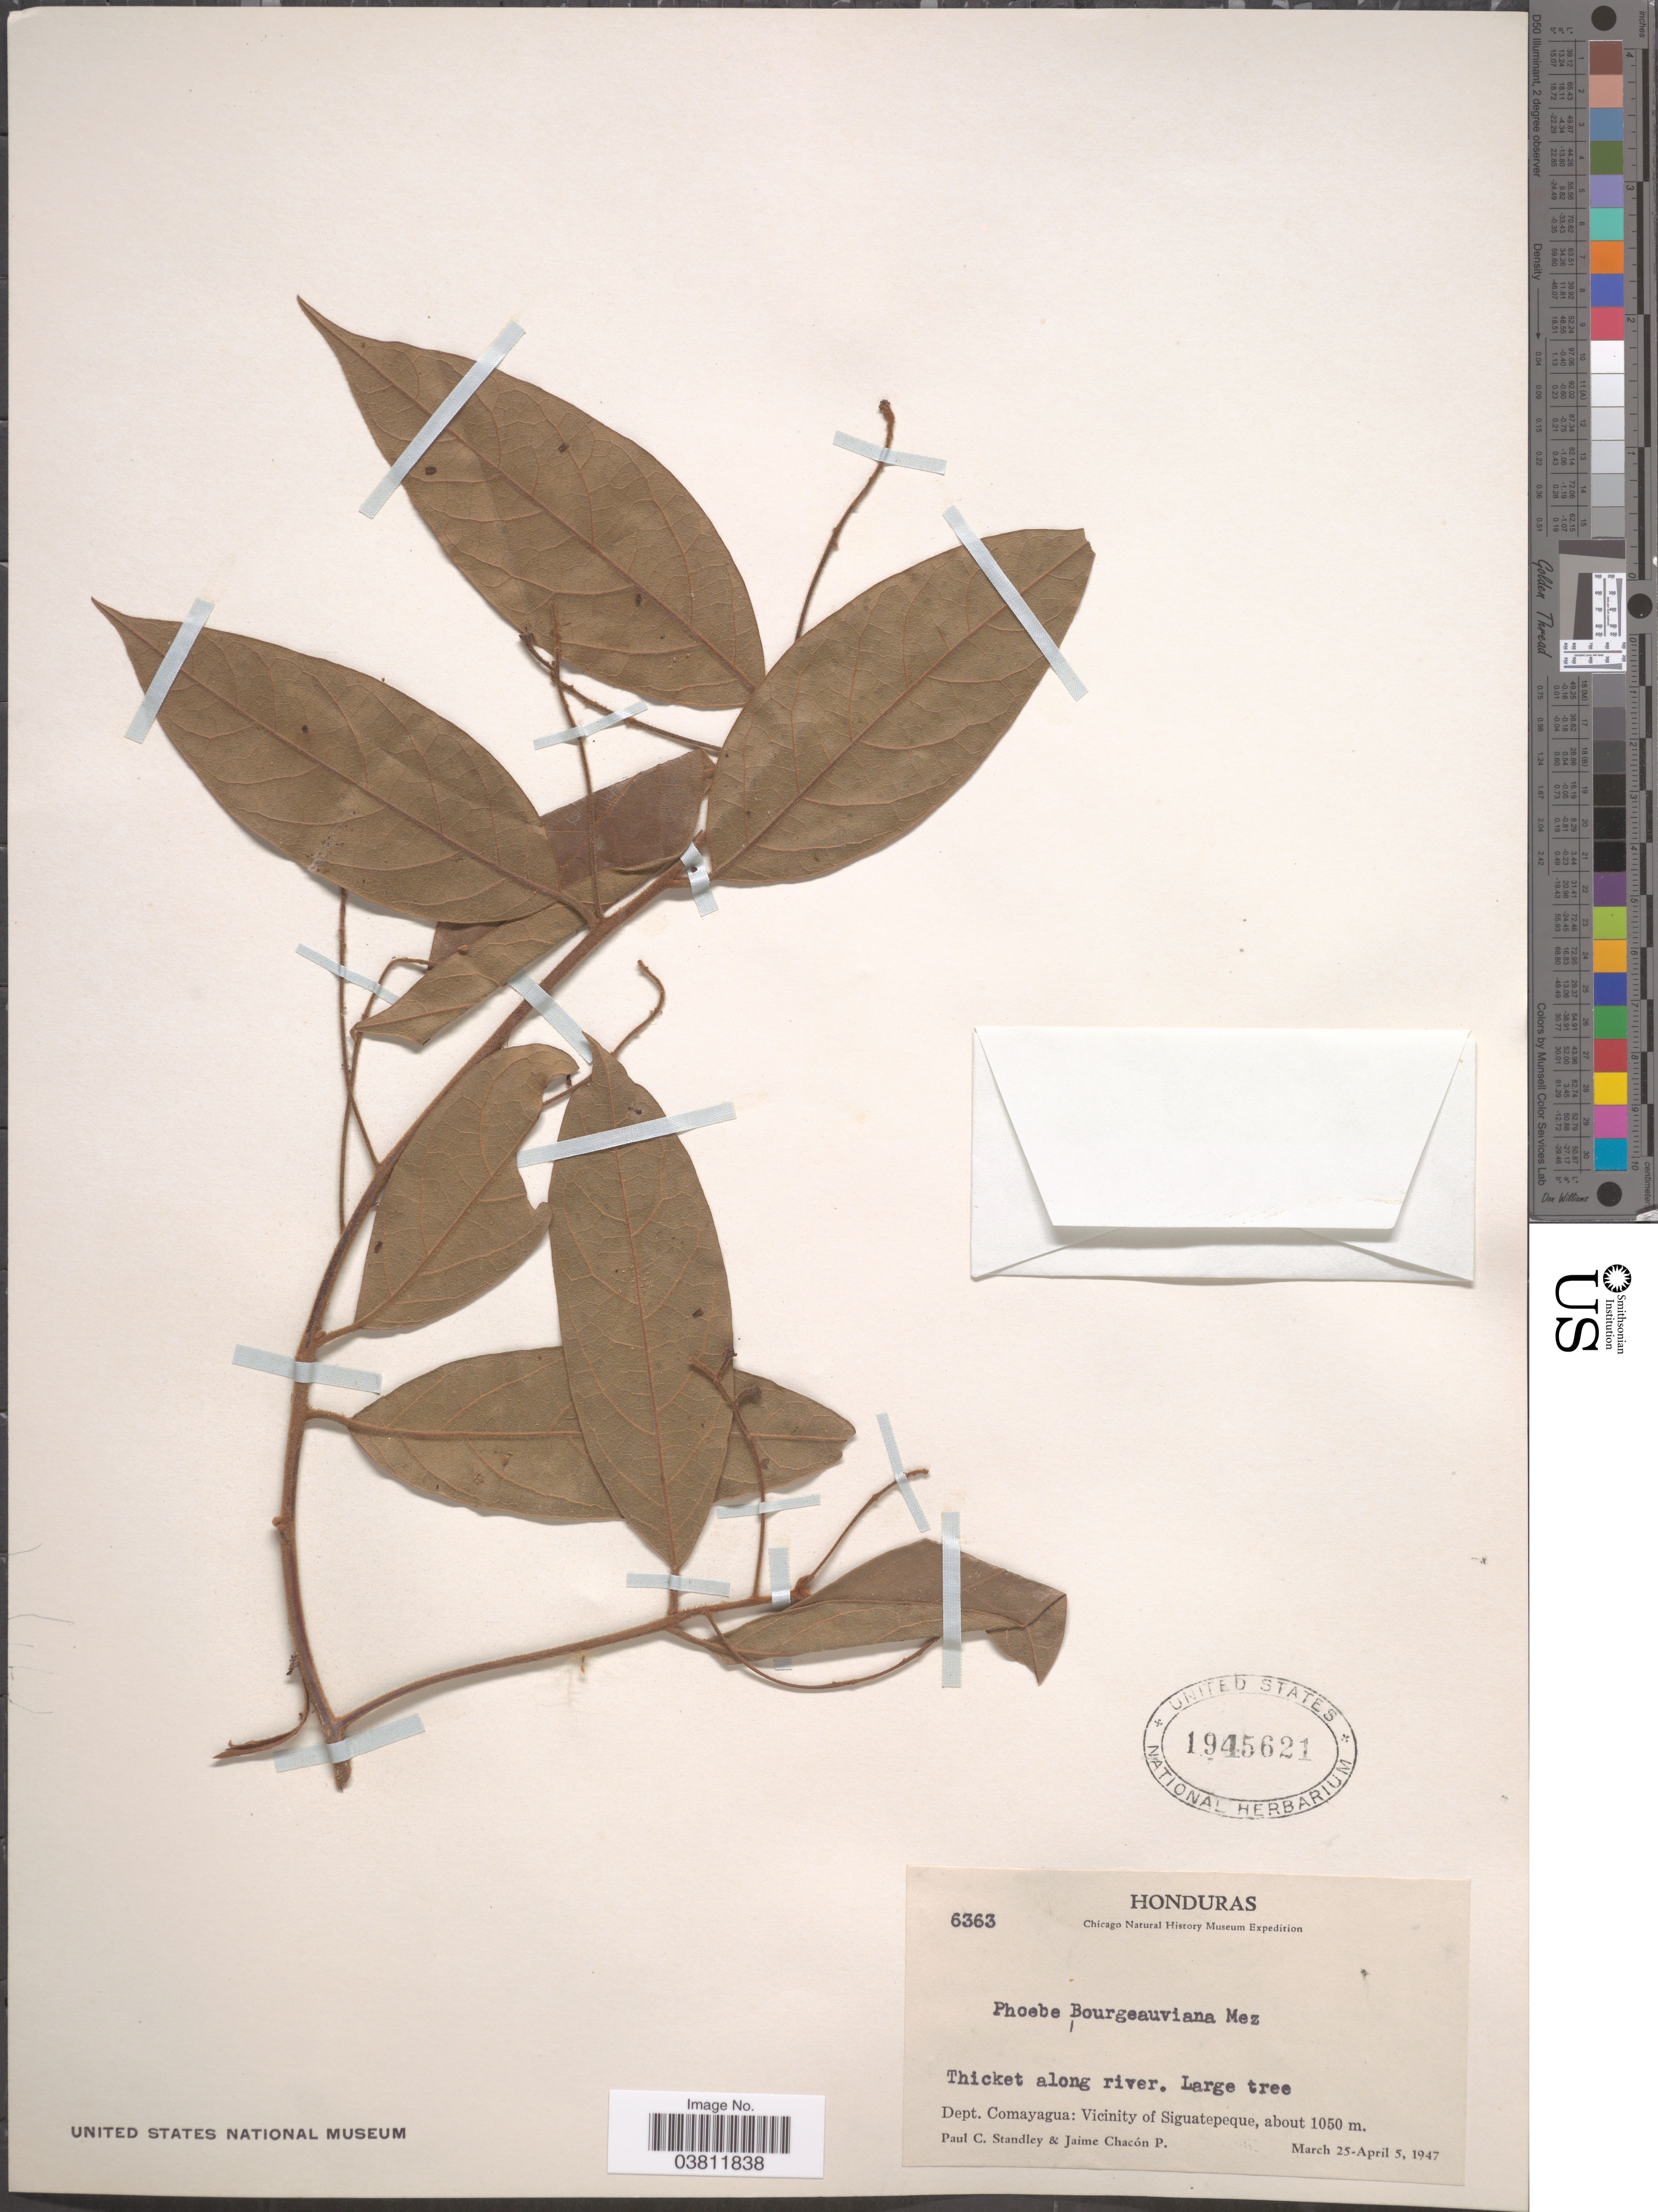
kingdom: Plantae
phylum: Tracheophyta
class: Magnoliopsida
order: Laurales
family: Lauraceae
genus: Phoebe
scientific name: Phoebe bourgeauviana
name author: Mez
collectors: P. C. Standley & J. Chacon P.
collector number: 6363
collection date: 1947-03-25/1947-04-05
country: Honduras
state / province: Comayagua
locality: Dept. Comayagua: Vicinity of Siguatepeque.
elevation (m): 1050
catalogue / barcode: US 1945621